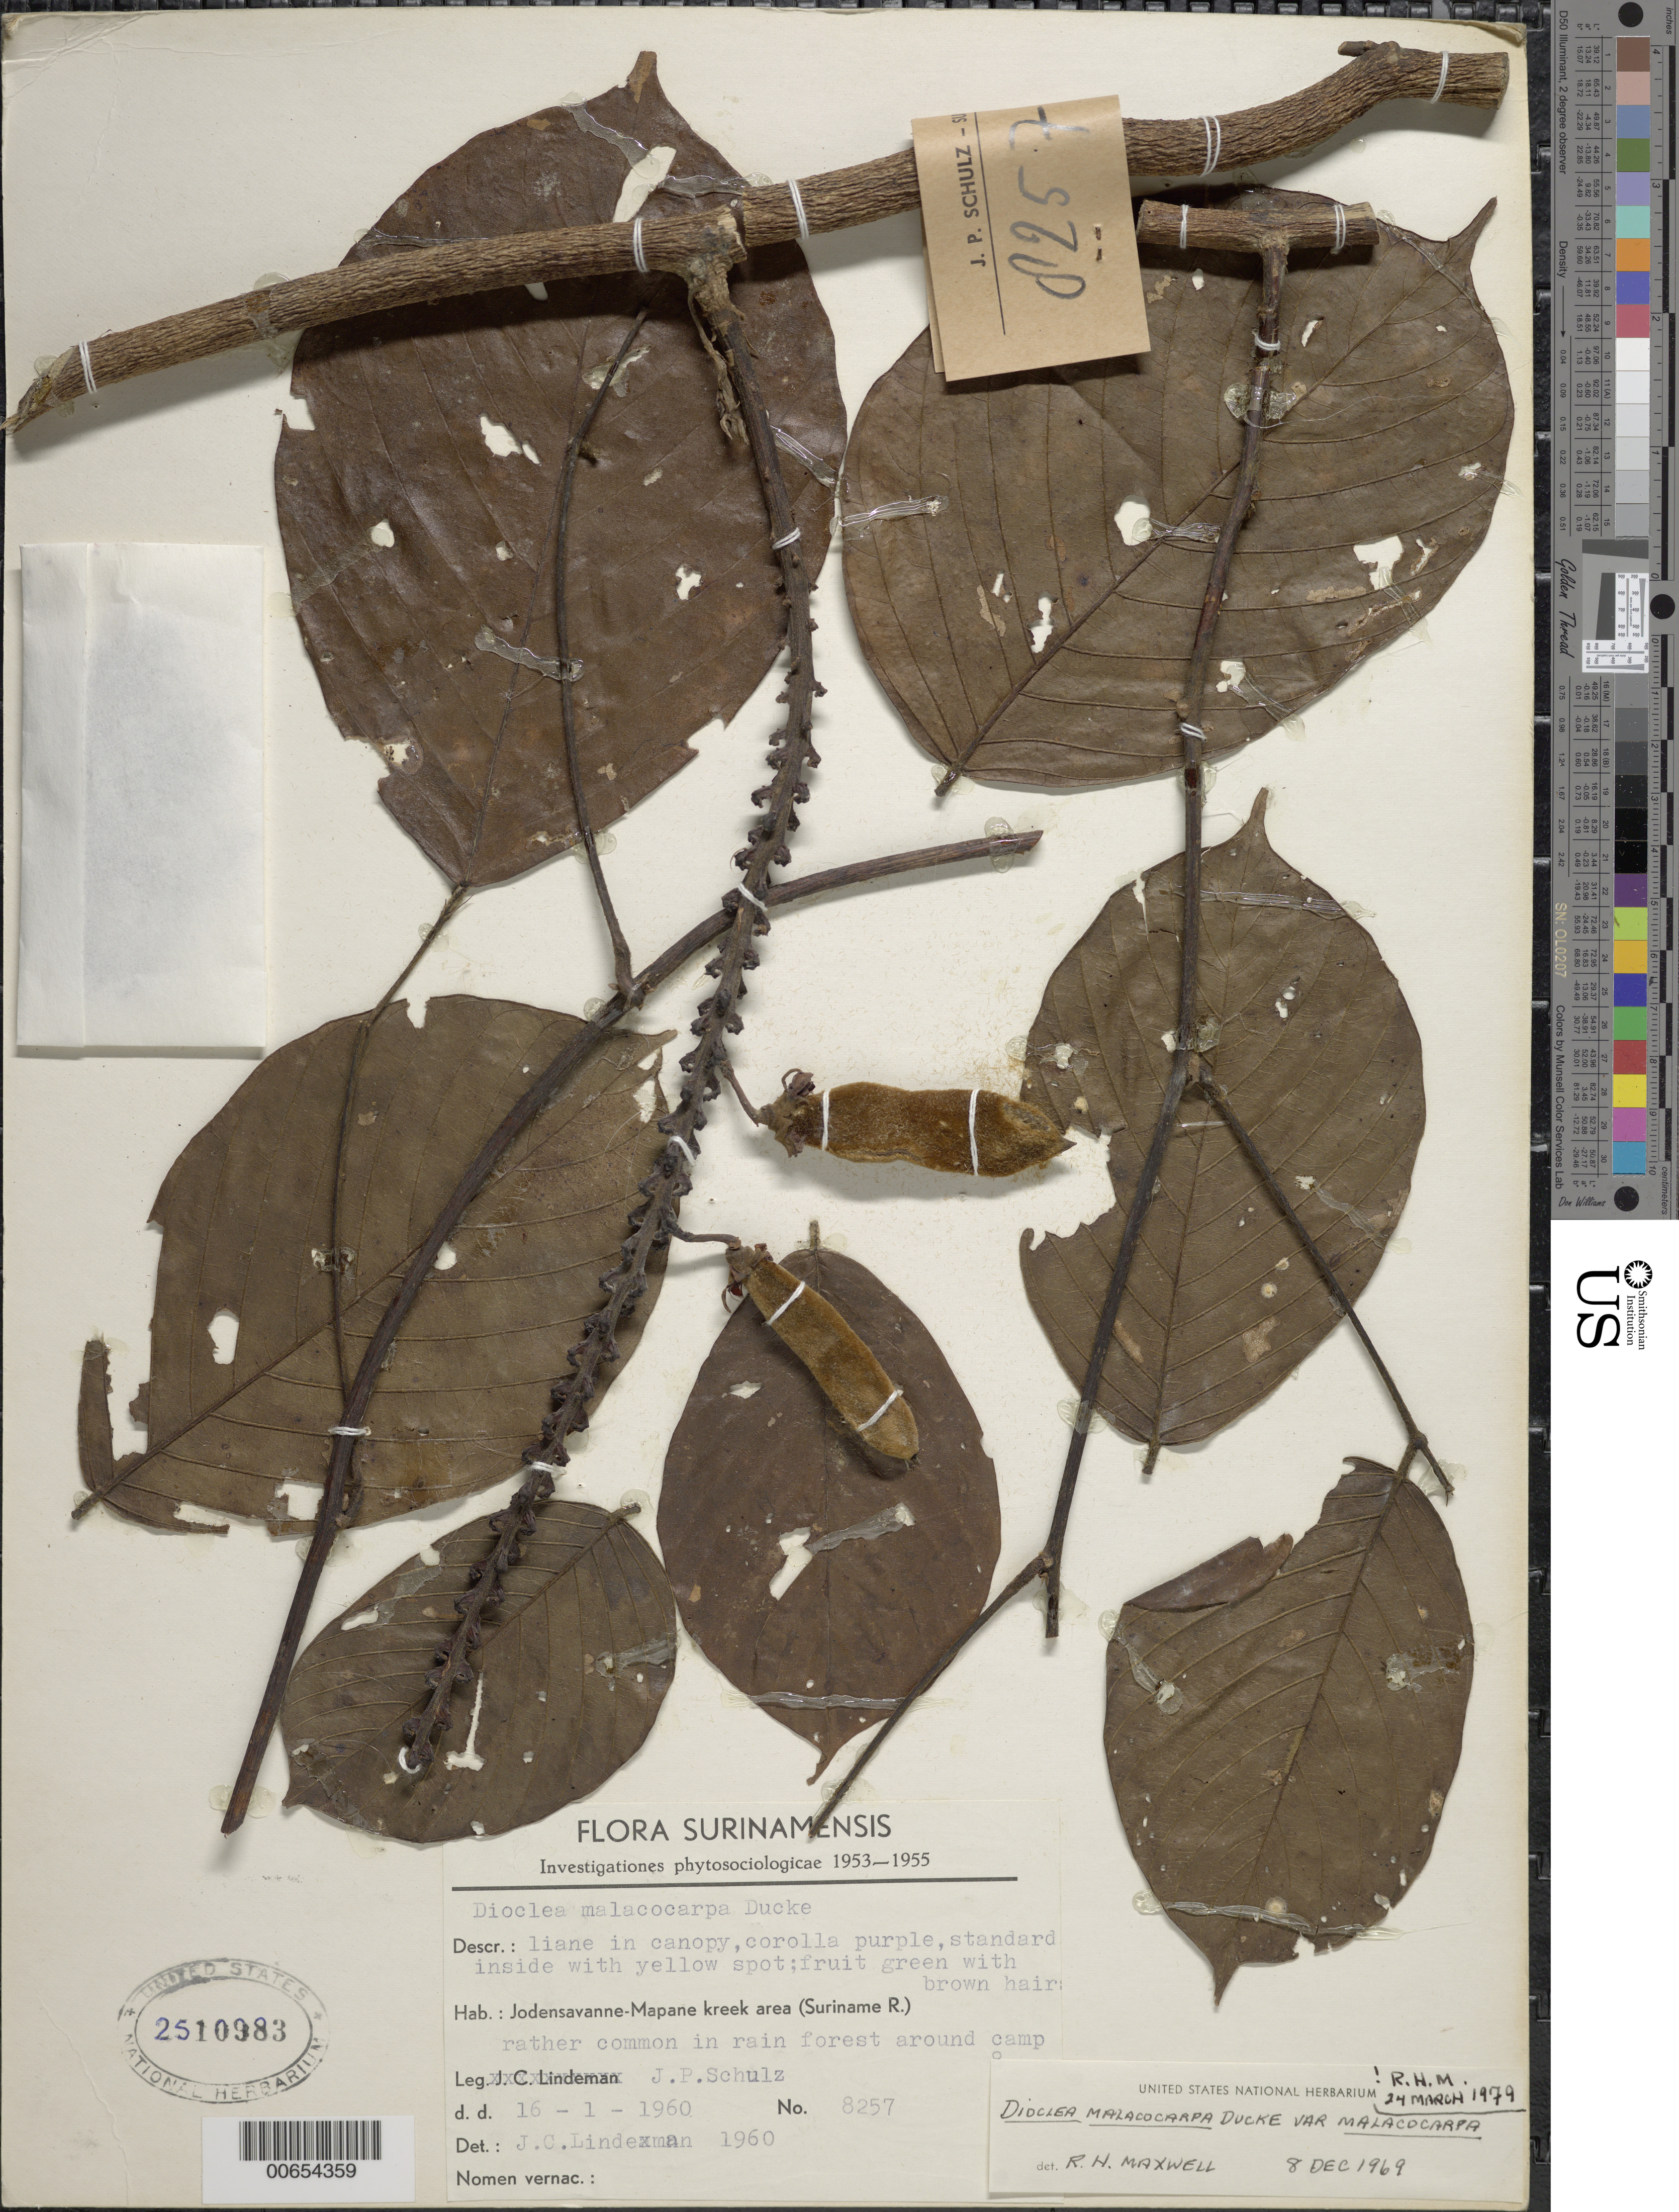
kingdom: Plantae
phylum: Tracheophyta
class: Magnoliopsida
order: Fabales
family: Fabaceae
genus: Macropsychanthus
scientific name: Macropsychanthus malacocarpus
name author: (Ducke) L.P. Queiroz & Snak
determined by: Strong, Mark T., (BOT), Smithsonian Institution - National Museum of Natural History (UNITED STATES)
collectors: J. P. Schulz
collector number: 8257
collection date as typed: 16-Jan-60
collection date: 1960-01-16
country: Suriname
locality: Jodensavanne-Mapane kreek area (SURINAMEe River)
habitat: Canopy, rain forest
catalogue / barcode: US 2510983